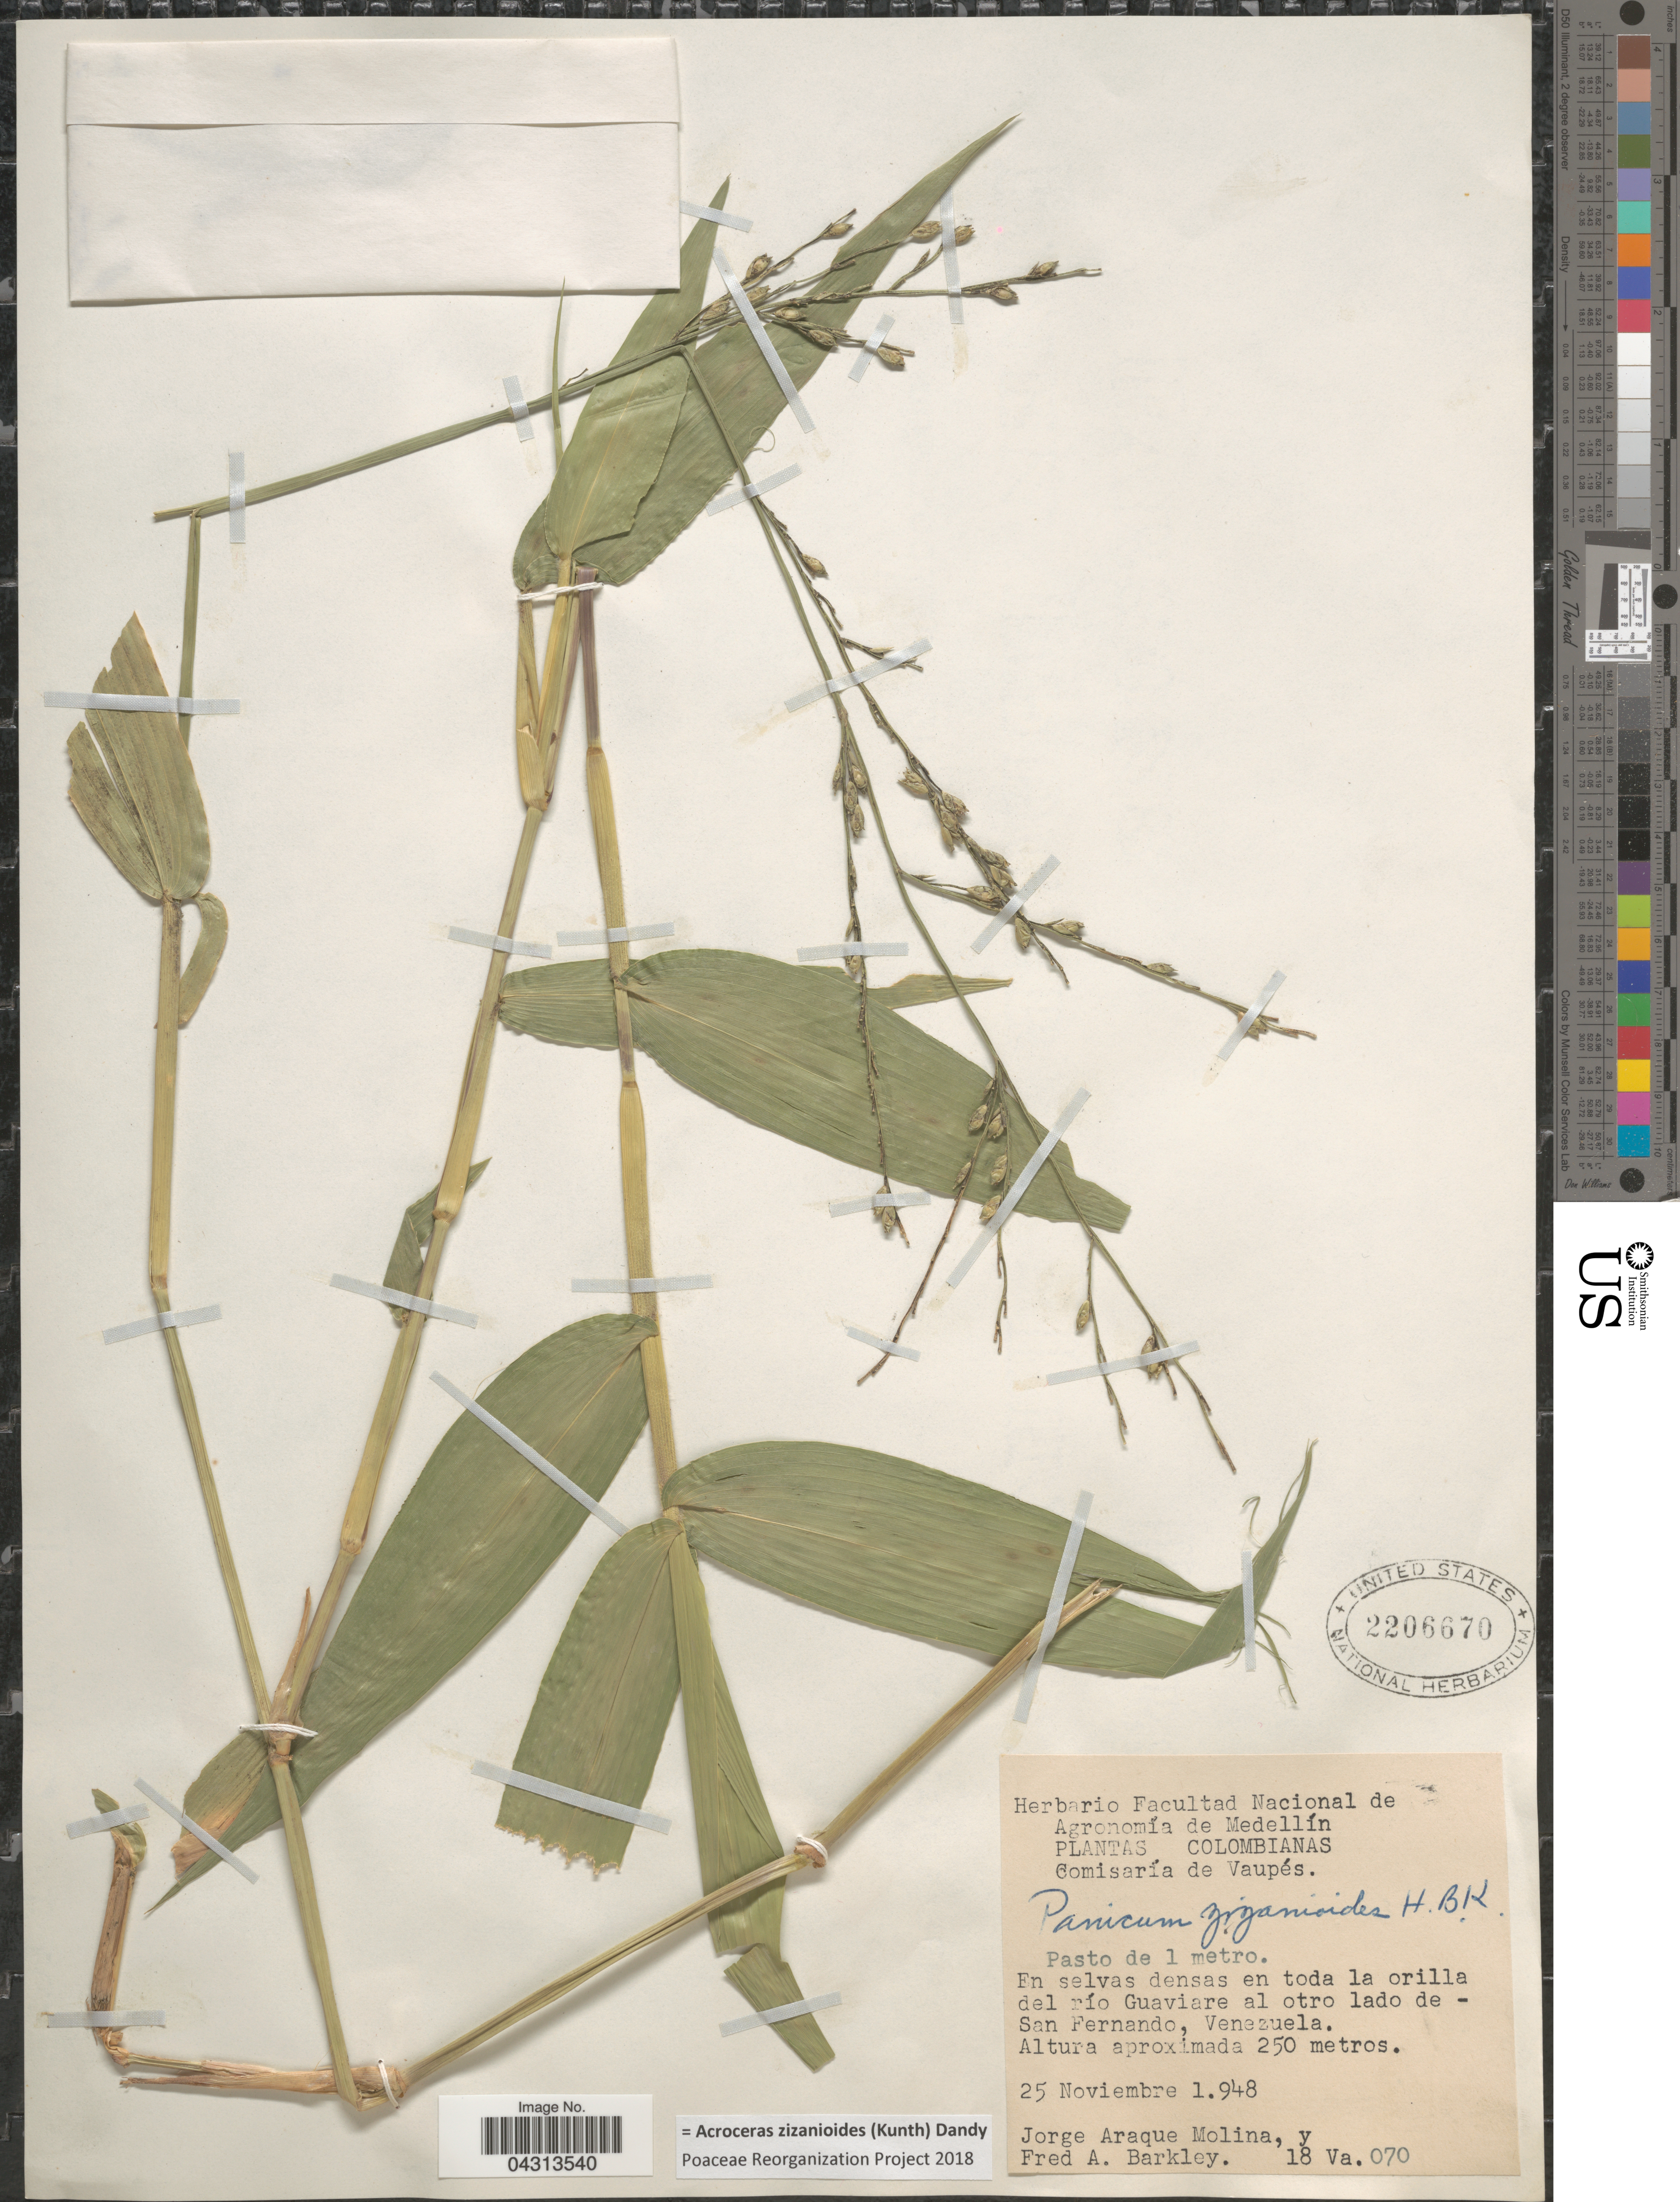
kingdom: Plantae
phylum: Tracheophyta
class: Liliopsida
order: Poales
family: Poaceae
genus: Acroceras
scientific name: Acroceras zizanioides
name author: (Kunth) Dandy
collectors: J. Araque Molina & F. A. Barkley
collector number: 18Va070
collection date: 1948-11-25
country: Colombia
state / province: Vaupés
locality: Comisaría de Vaupés. En selvas densas en toda la orilla del río Guaviare al otro lado de San Fernando, Venezuela [unsure placement].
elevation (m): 250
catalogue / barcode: US 2206670